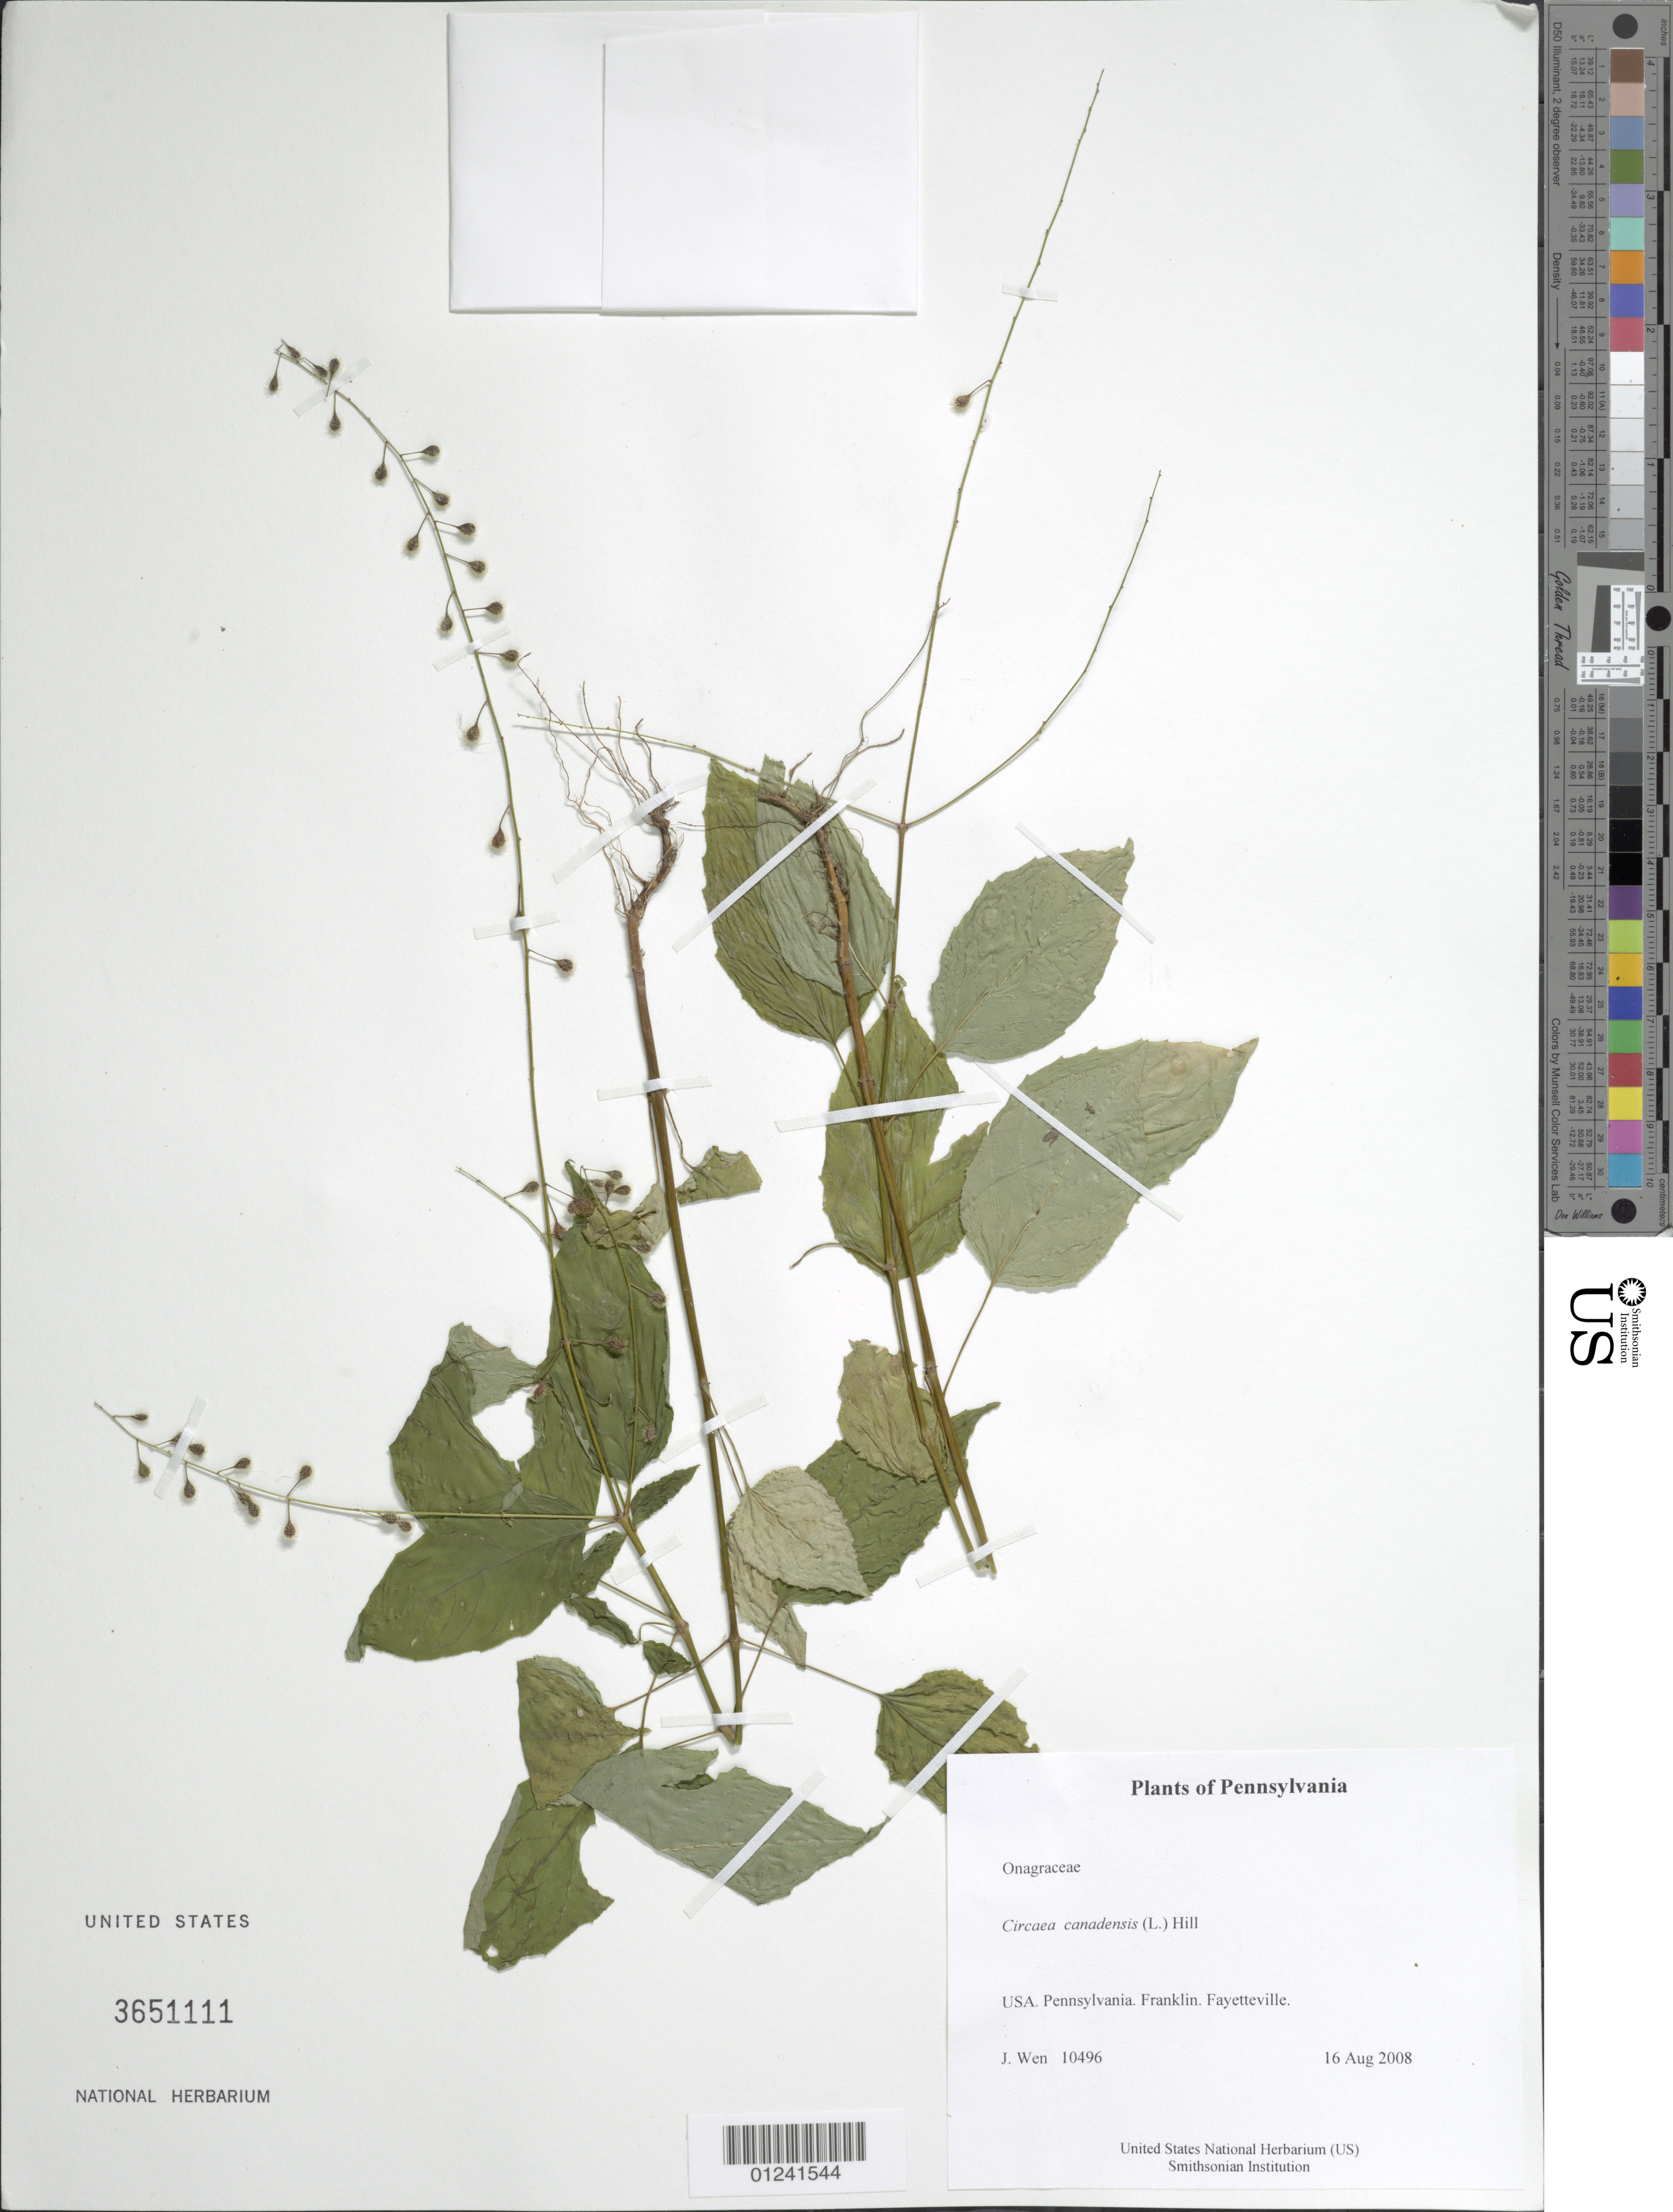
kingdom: Plantae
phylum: Tracheophyta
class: Magnoliopsida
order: Myrtales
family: Onagraceae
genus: Circaea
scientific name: Circaea canadensis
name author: (L.) Hill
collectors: J. Wen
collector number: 10496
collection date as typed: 16 Aug 2008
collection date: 2008-08-16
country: United States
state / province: Pennsylvania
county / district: Franklin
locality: Fayetteville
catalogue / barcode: US 3651111